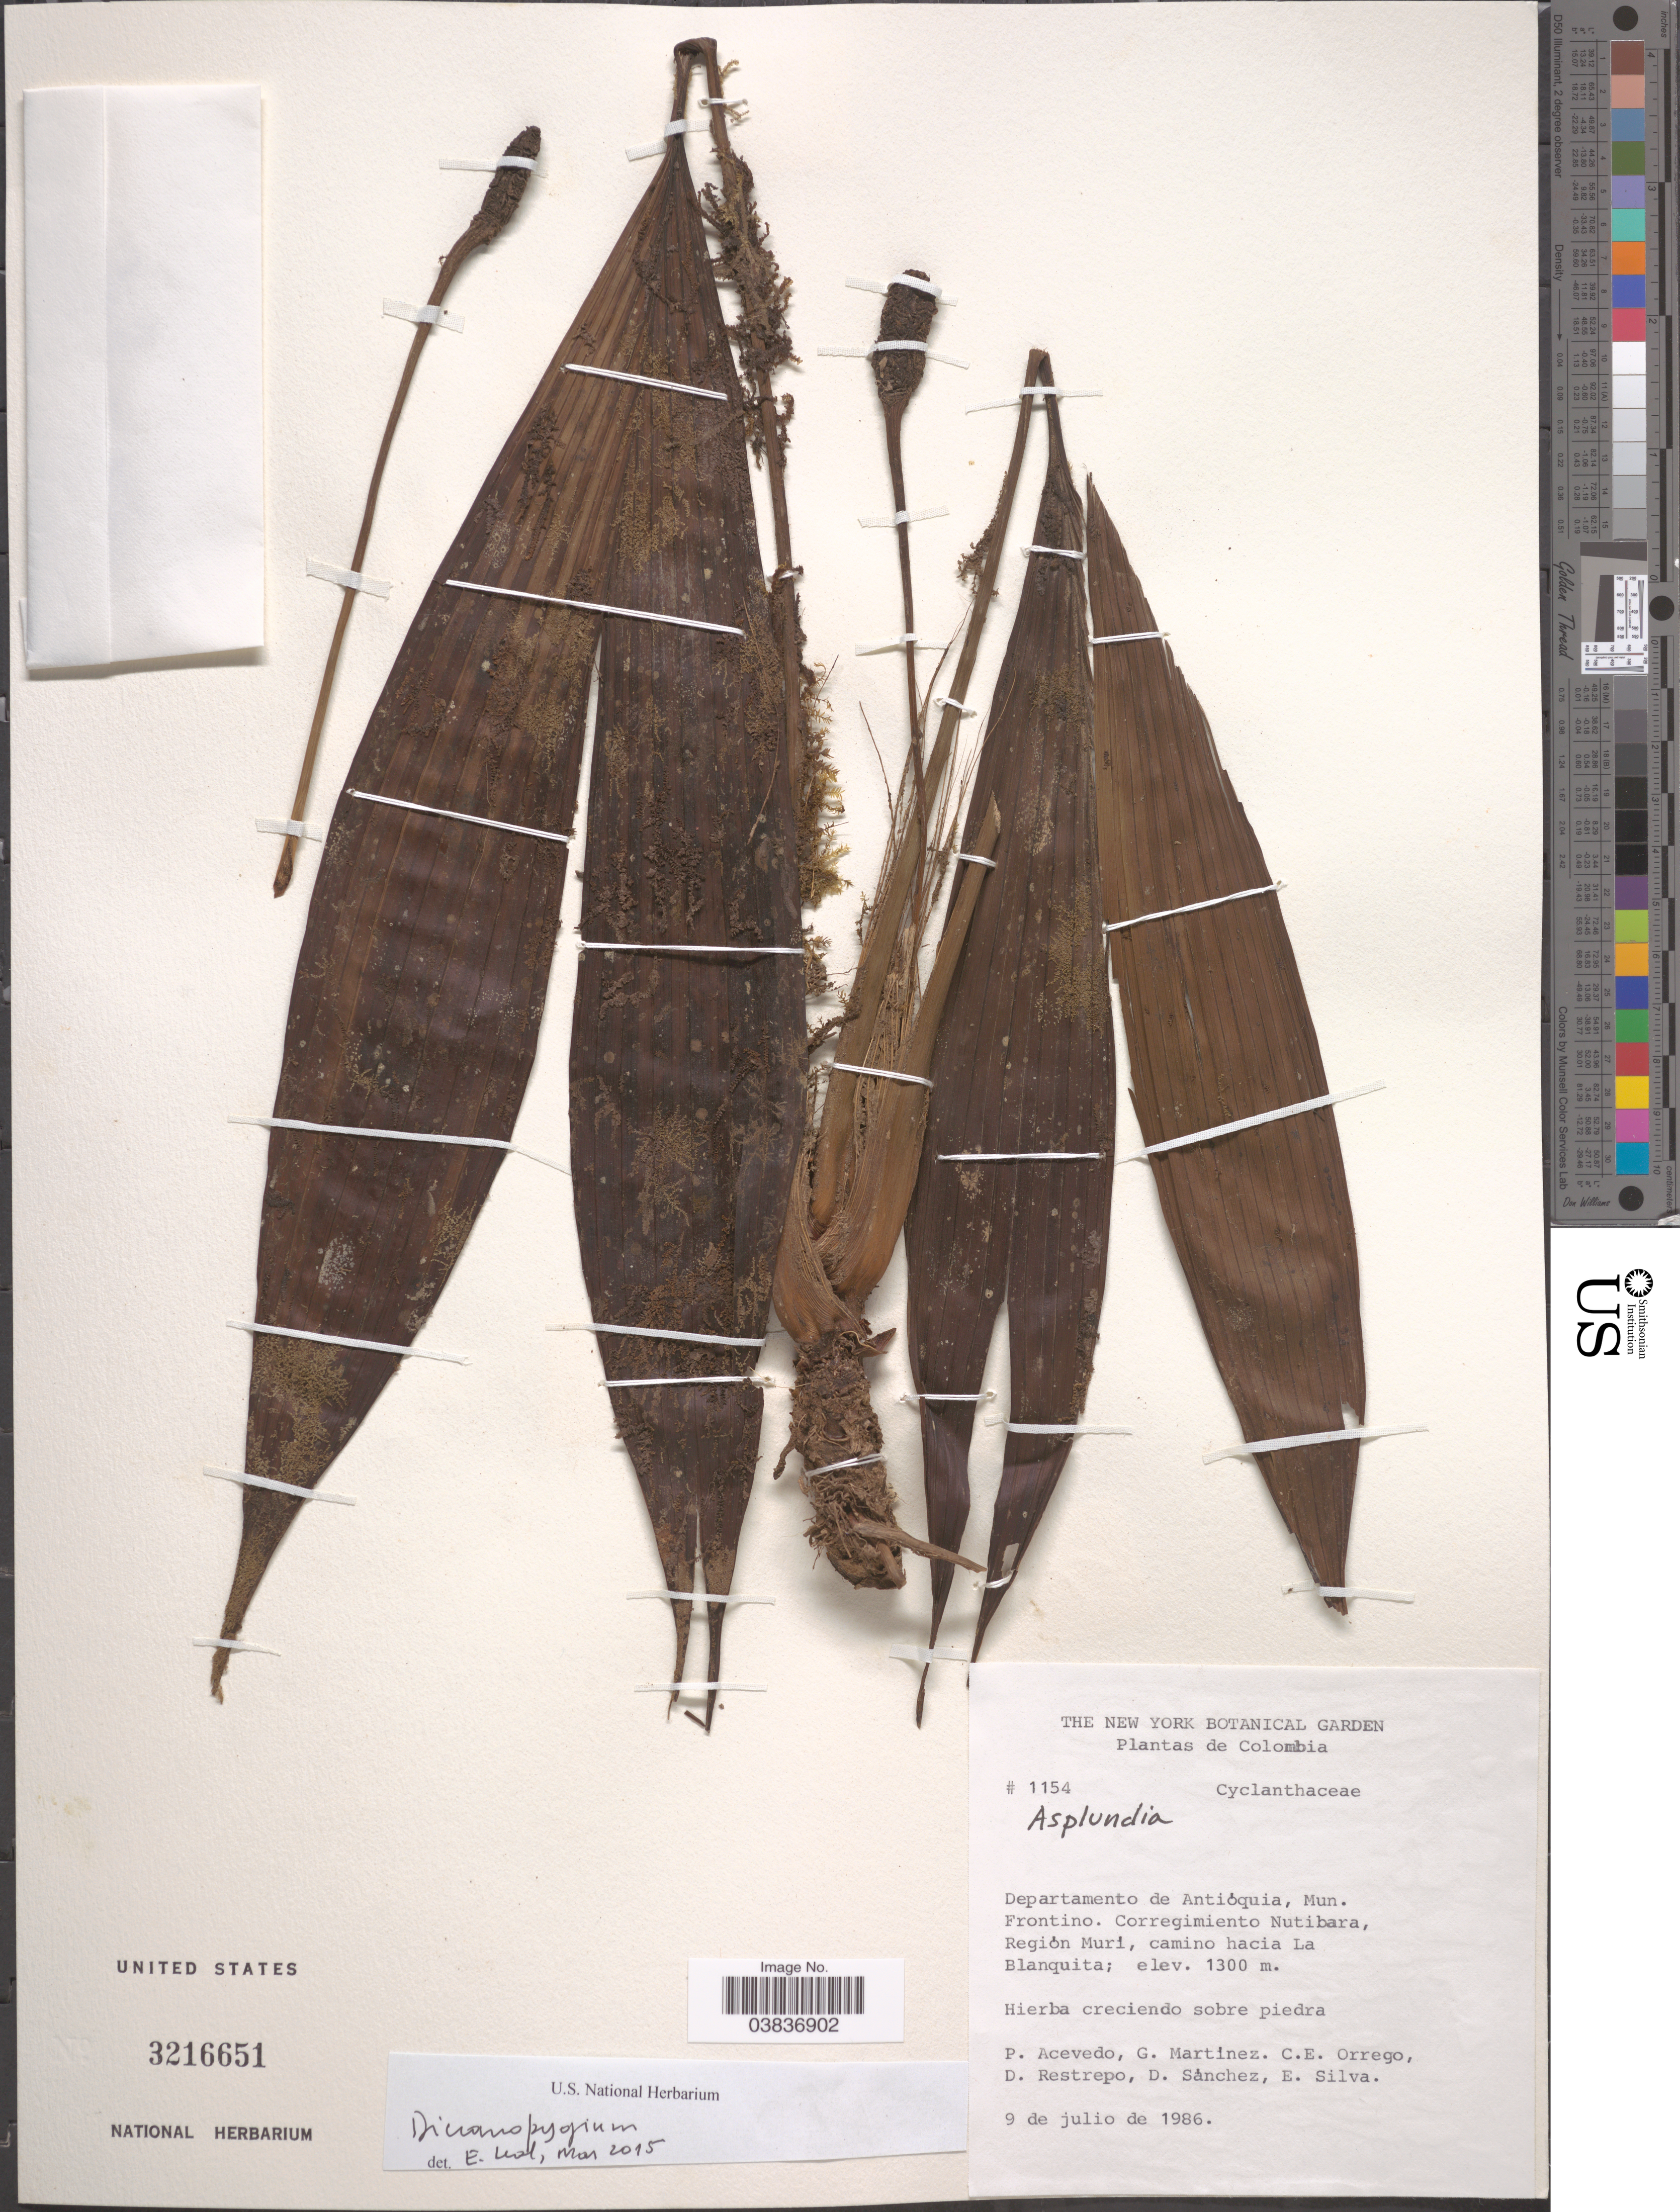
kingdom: Plantae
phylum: Tracheophyta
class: Liliopsida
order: Pandanales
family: Cyclanthaceae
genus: Dicranopygium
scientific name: Dicranopygium sp.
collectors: P. Acevedo-Rodr., G. Martinez, C. Orrego, D. Restrepo & et al.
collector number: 1154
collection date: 1986-07-09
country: Colombia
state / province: Antioquia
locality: Departamento de Antióquia, Mun. Frontino. Corregimiento Nutibara, Región Muri, camino hacia La Blanquita.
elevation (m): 1300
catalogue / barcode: US 3216651